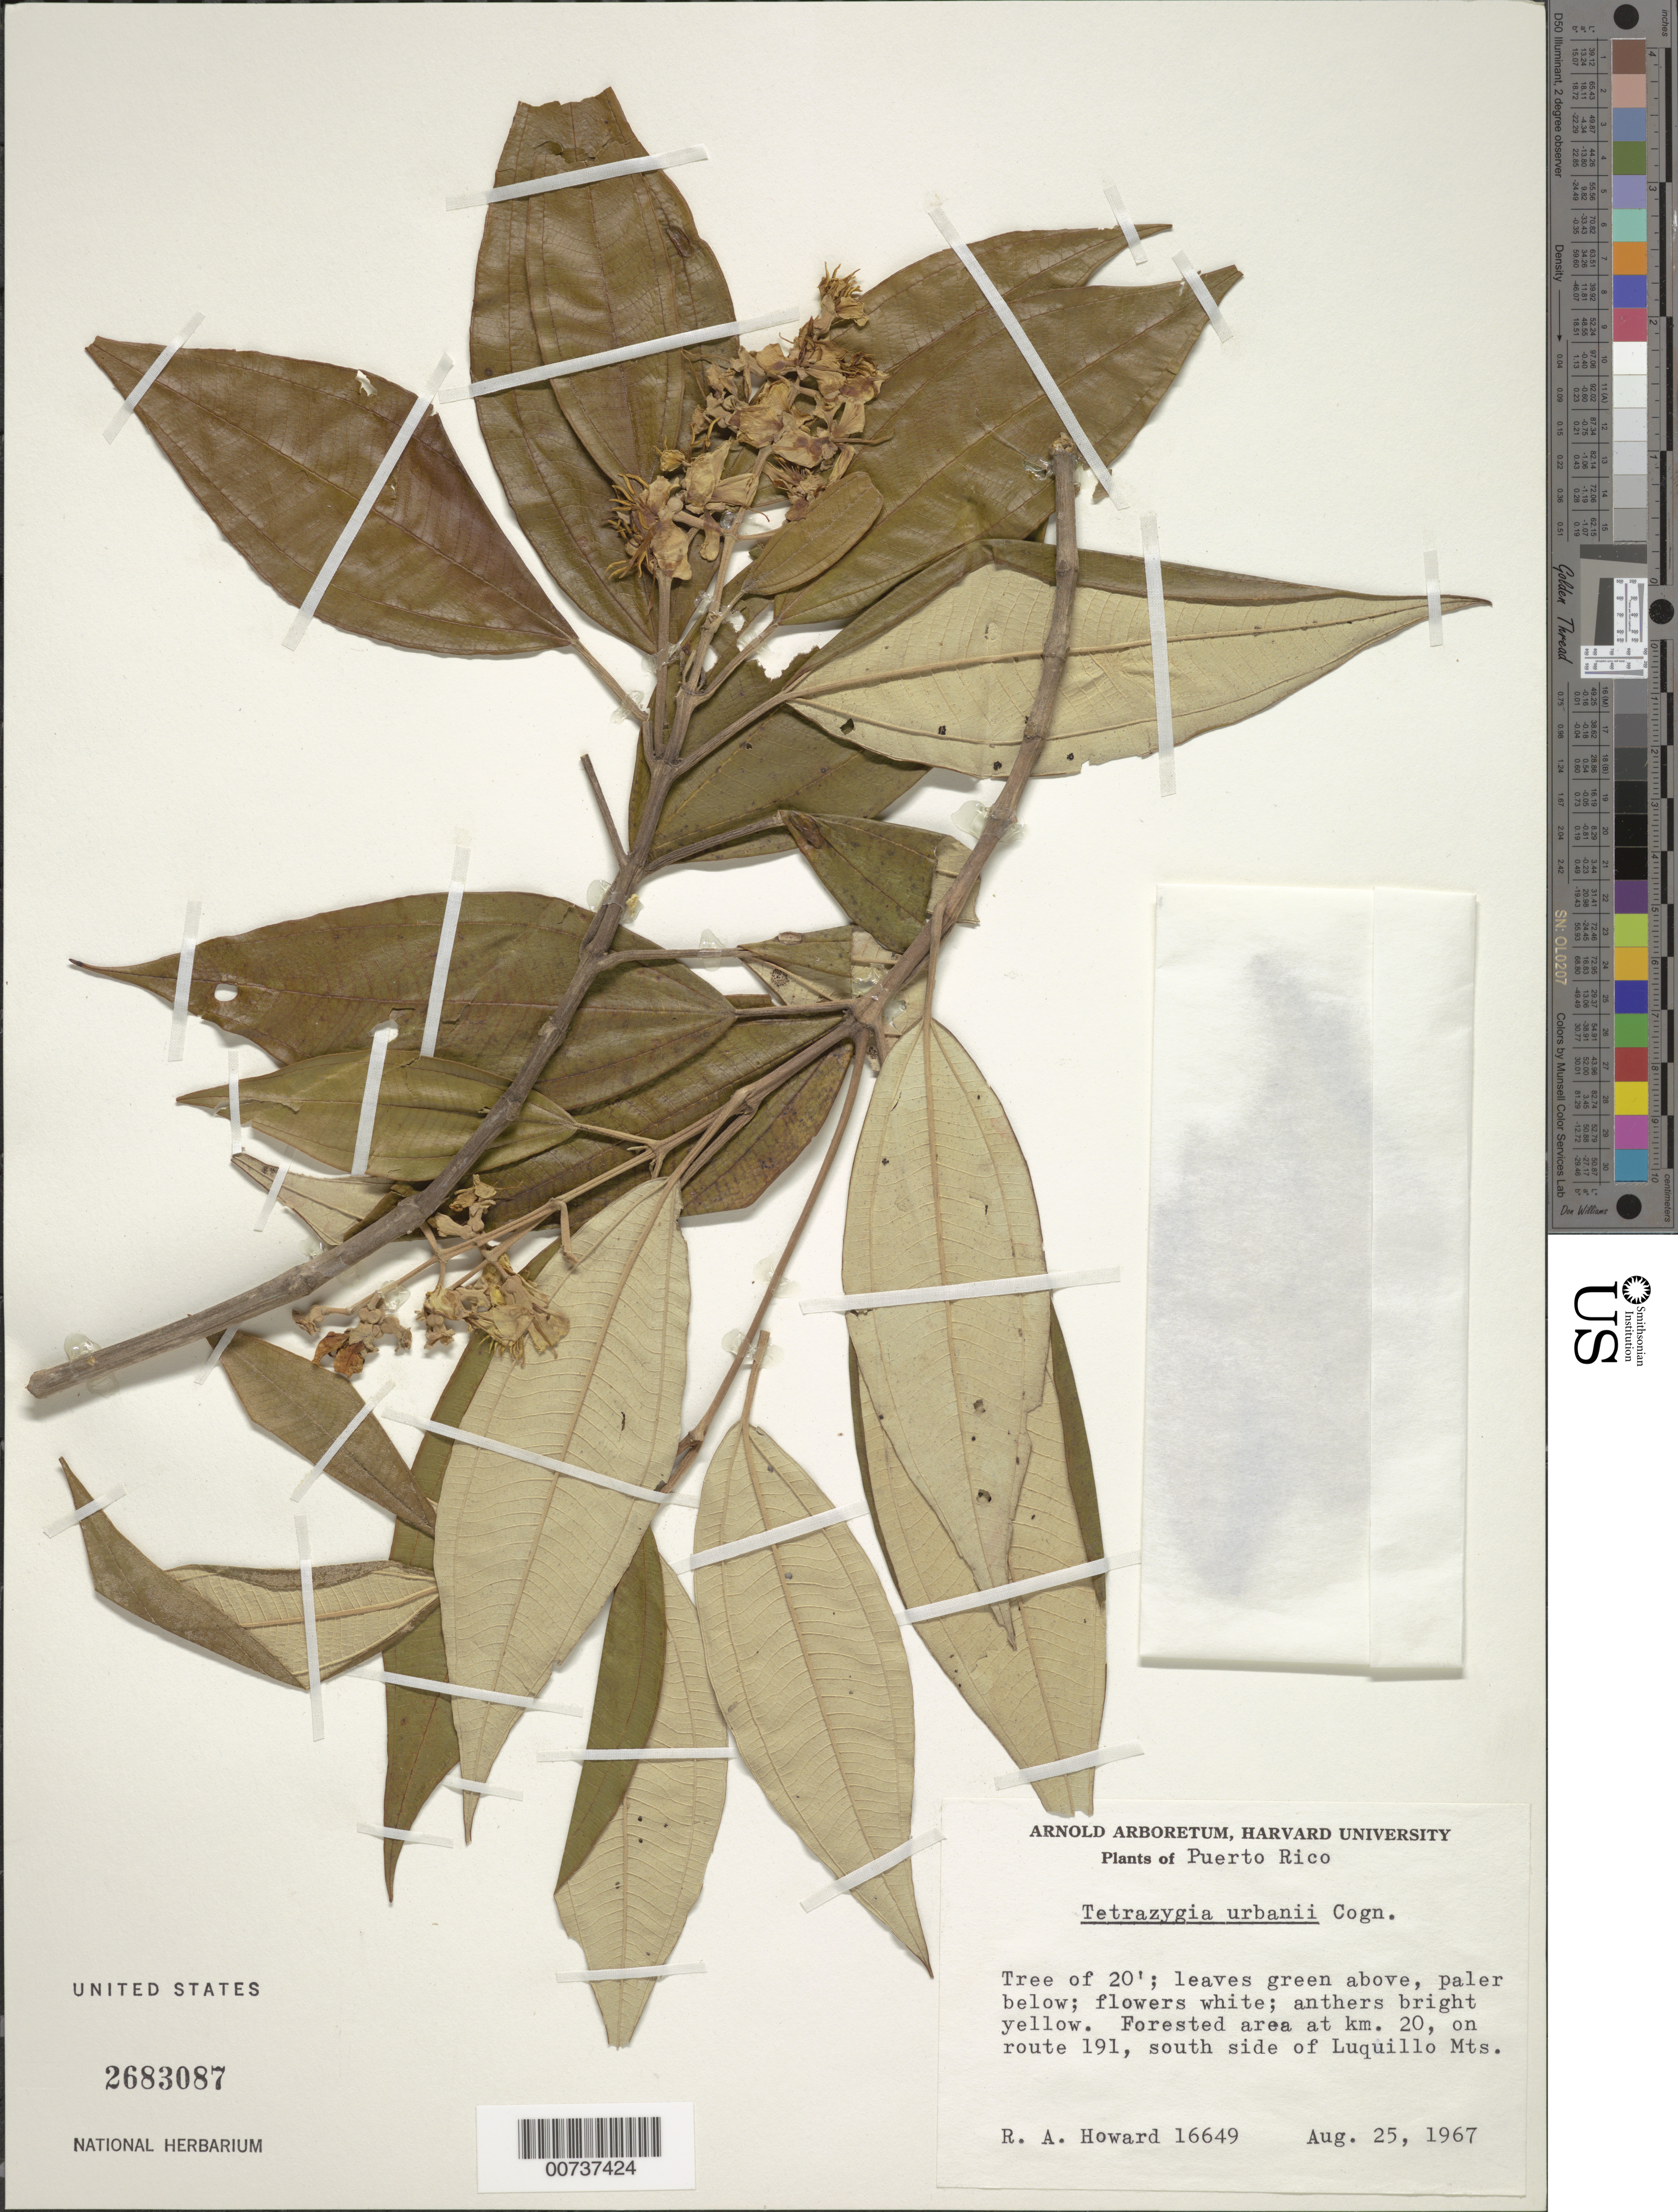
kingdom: Plantae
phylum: Tracheophyta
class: Magnoliopsida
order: Myrtales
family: Melastomataceae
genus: Tetrazygia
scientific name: Tetrazygia urbanii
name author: Cogn.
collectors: R. A. Howard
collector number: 16649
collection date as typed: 25 Aug 1967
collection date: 1967-08-25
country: Puerto Rico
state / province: Luquillo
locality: Forested area at km 20, on route 191, south side of Luquillo Mountains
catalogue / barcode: US 2683087